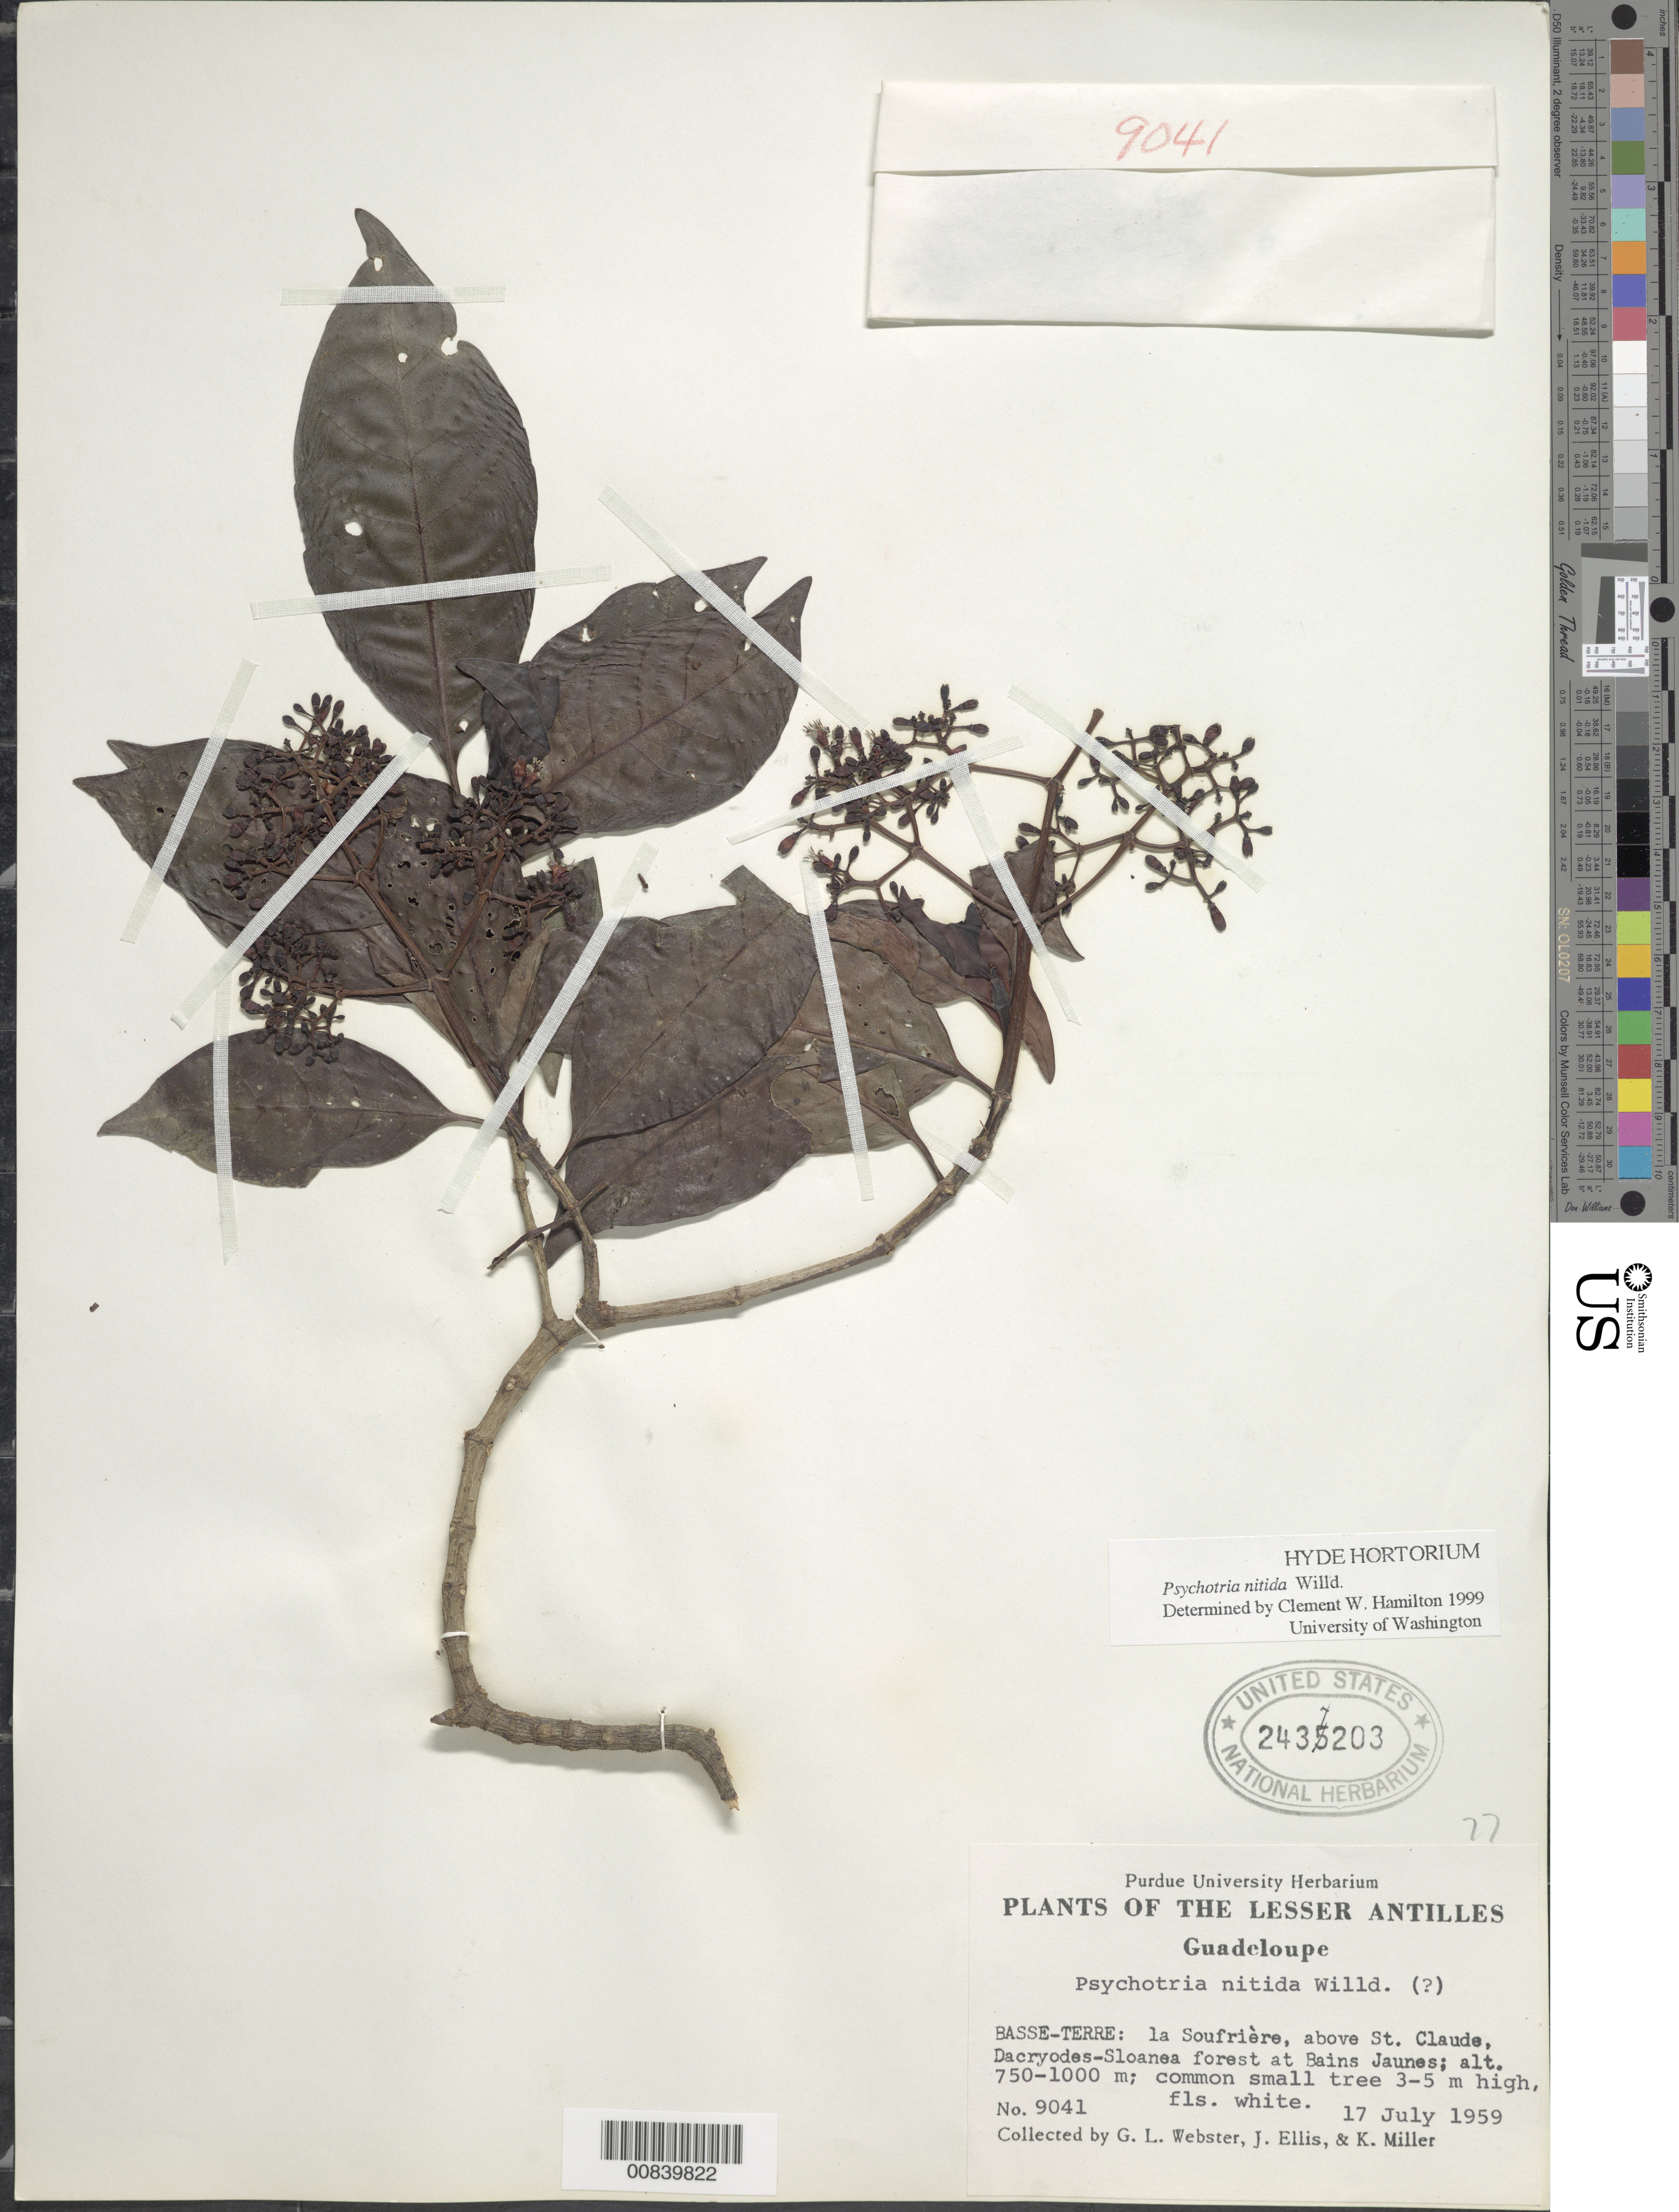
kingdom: Plantae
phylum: Tracheophyta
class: Magnoliopsida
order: Gentianales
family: Rubiaceae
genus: Psychotria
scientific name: Psychotria mapourioides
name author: DC.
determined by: Hamilton, C. W.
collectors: G. L. Webster, J. R. Ellis & K. Miller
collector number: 9041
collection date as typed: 17 Jul 1959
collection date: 1959-07-17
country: Guadeloupe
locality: Basse-Terre: la Soufrière, above St. Claude, Dacryodes-Sloanea forest at Bains Jaunes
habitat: Forest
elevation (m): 750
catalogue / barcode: US 2437203